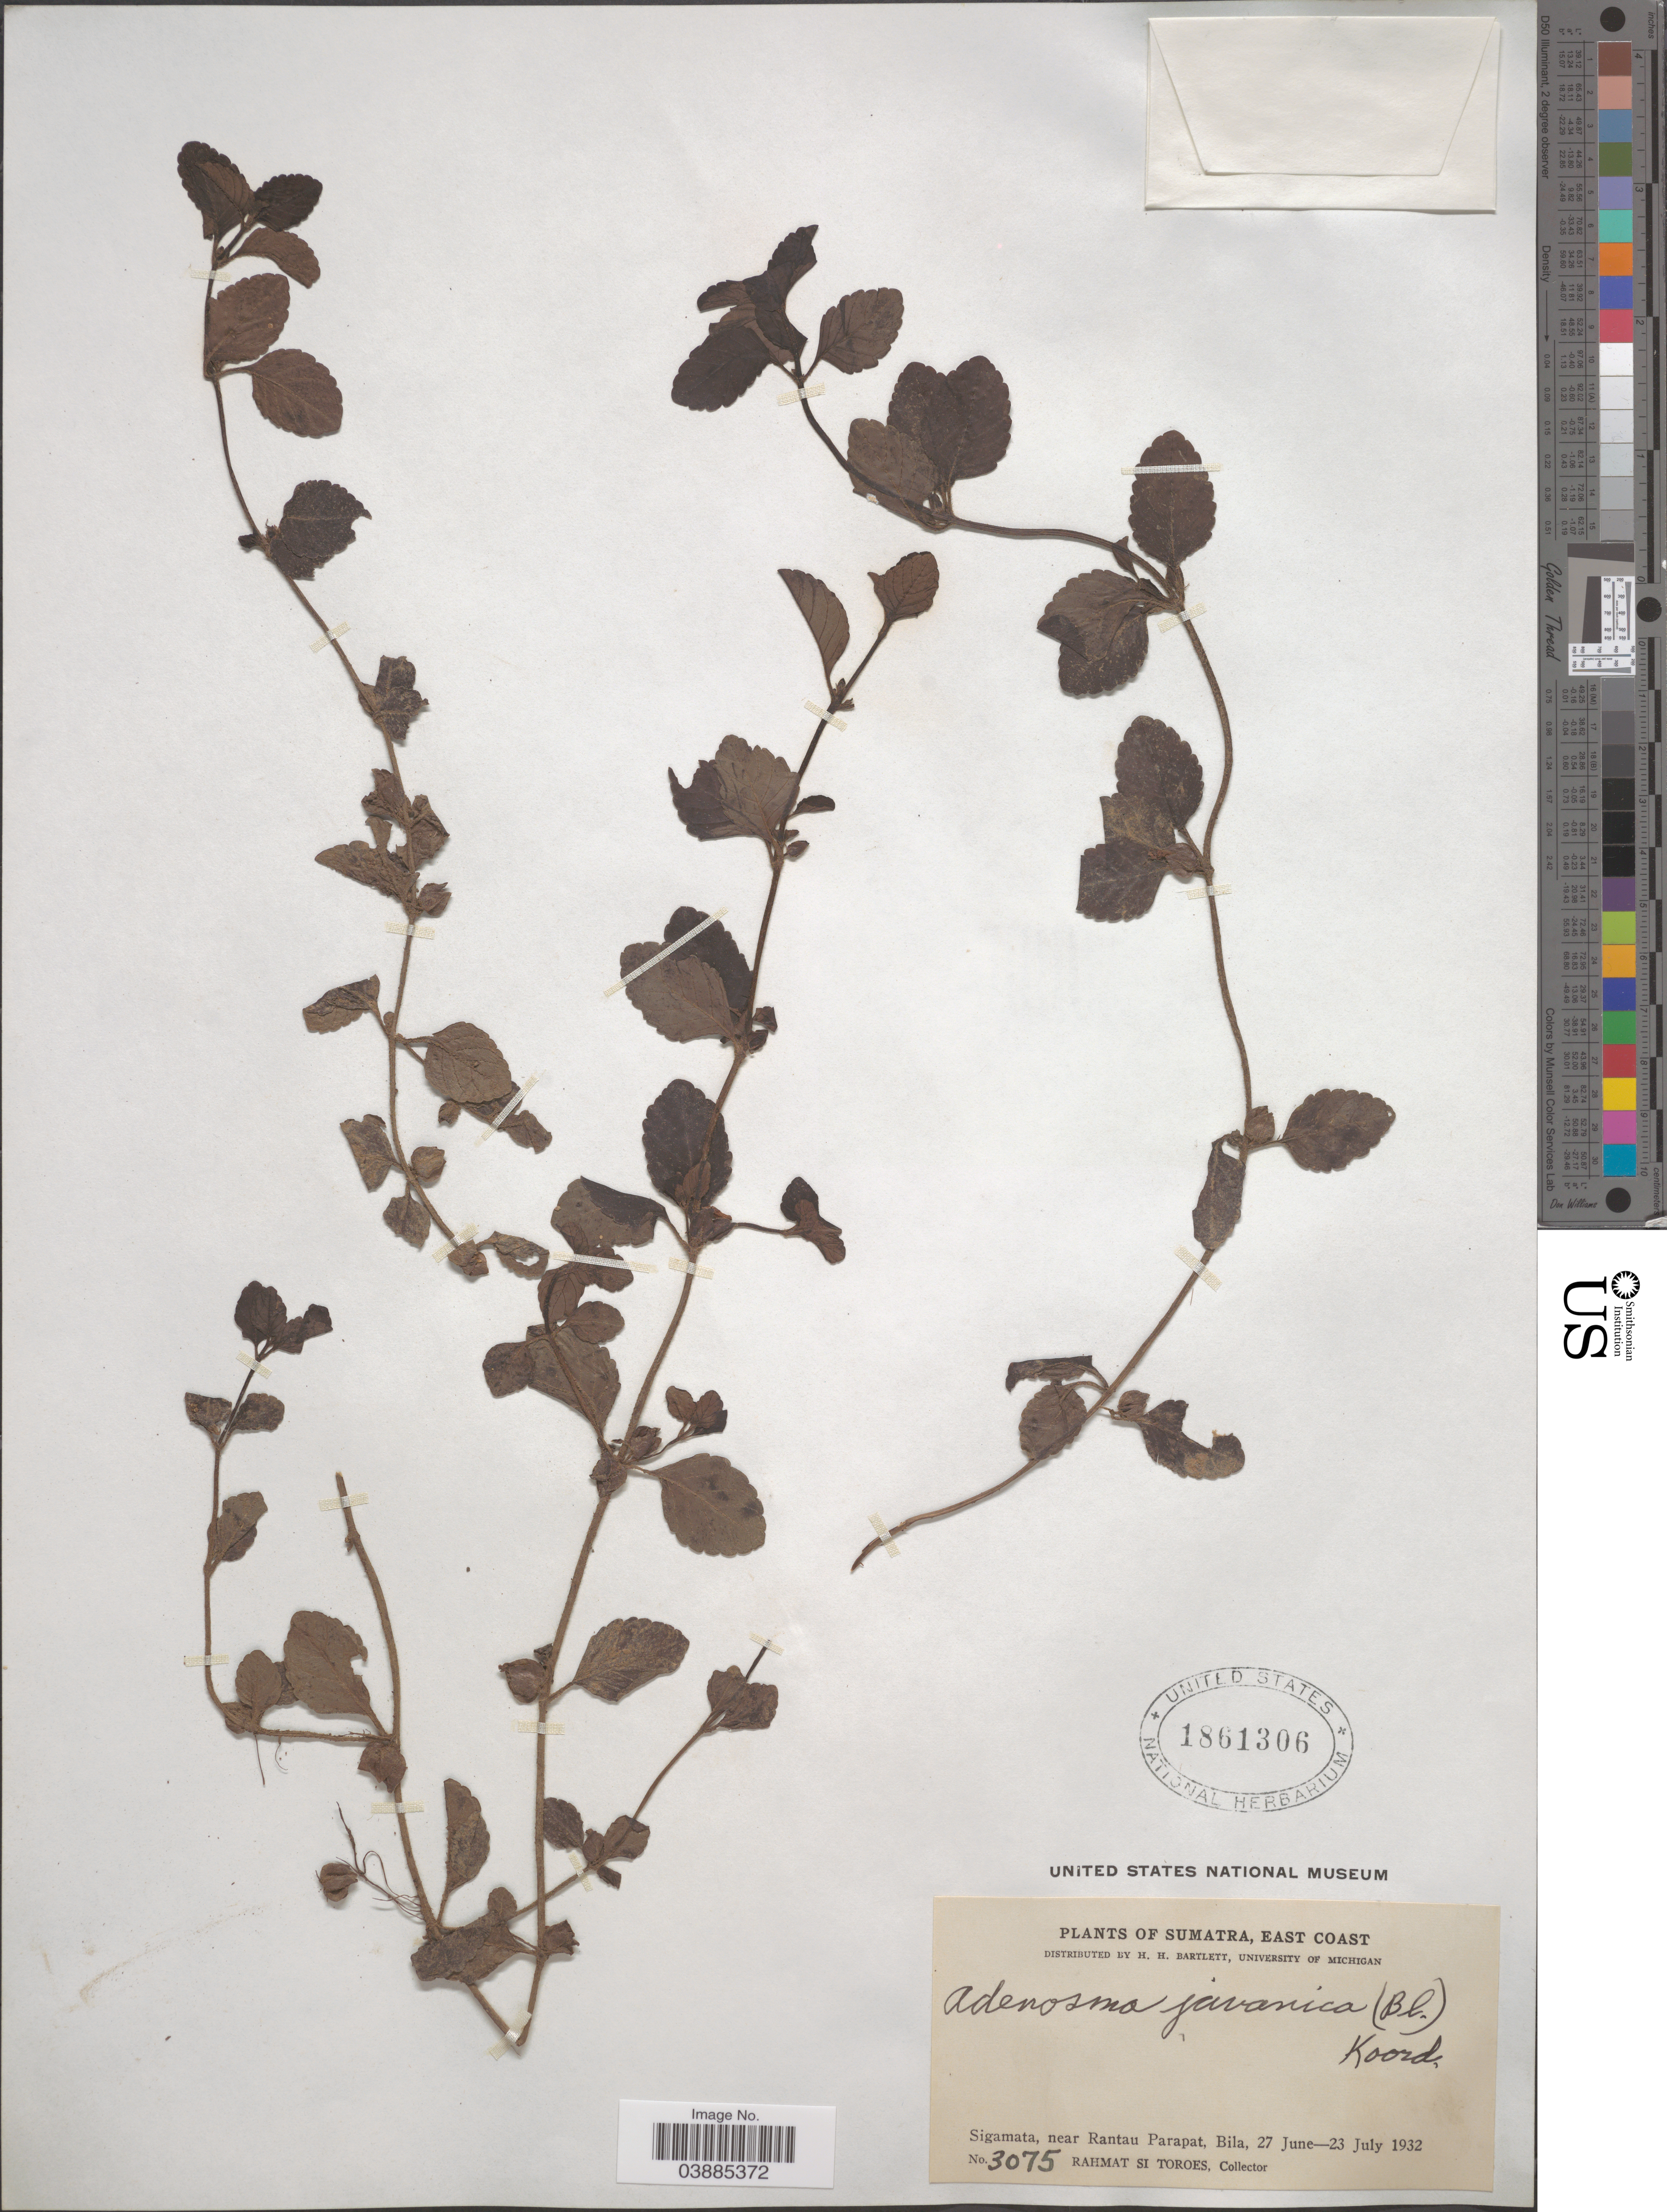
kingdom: Plantae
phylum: Tracheophyta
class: Magnoliopsida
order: Lamiales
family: Plantaginaceae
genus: Adenosma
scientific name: Adenosma javanicum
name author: (Blume) Koord.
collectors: Rahmat Si Boeea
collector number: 3075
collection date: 1932-06-27/1932-07-23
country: Indonesia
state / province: Sumatra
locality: East Coast. Sigamata, near Rantau Parapat, Bila.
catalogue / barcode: US 1861306